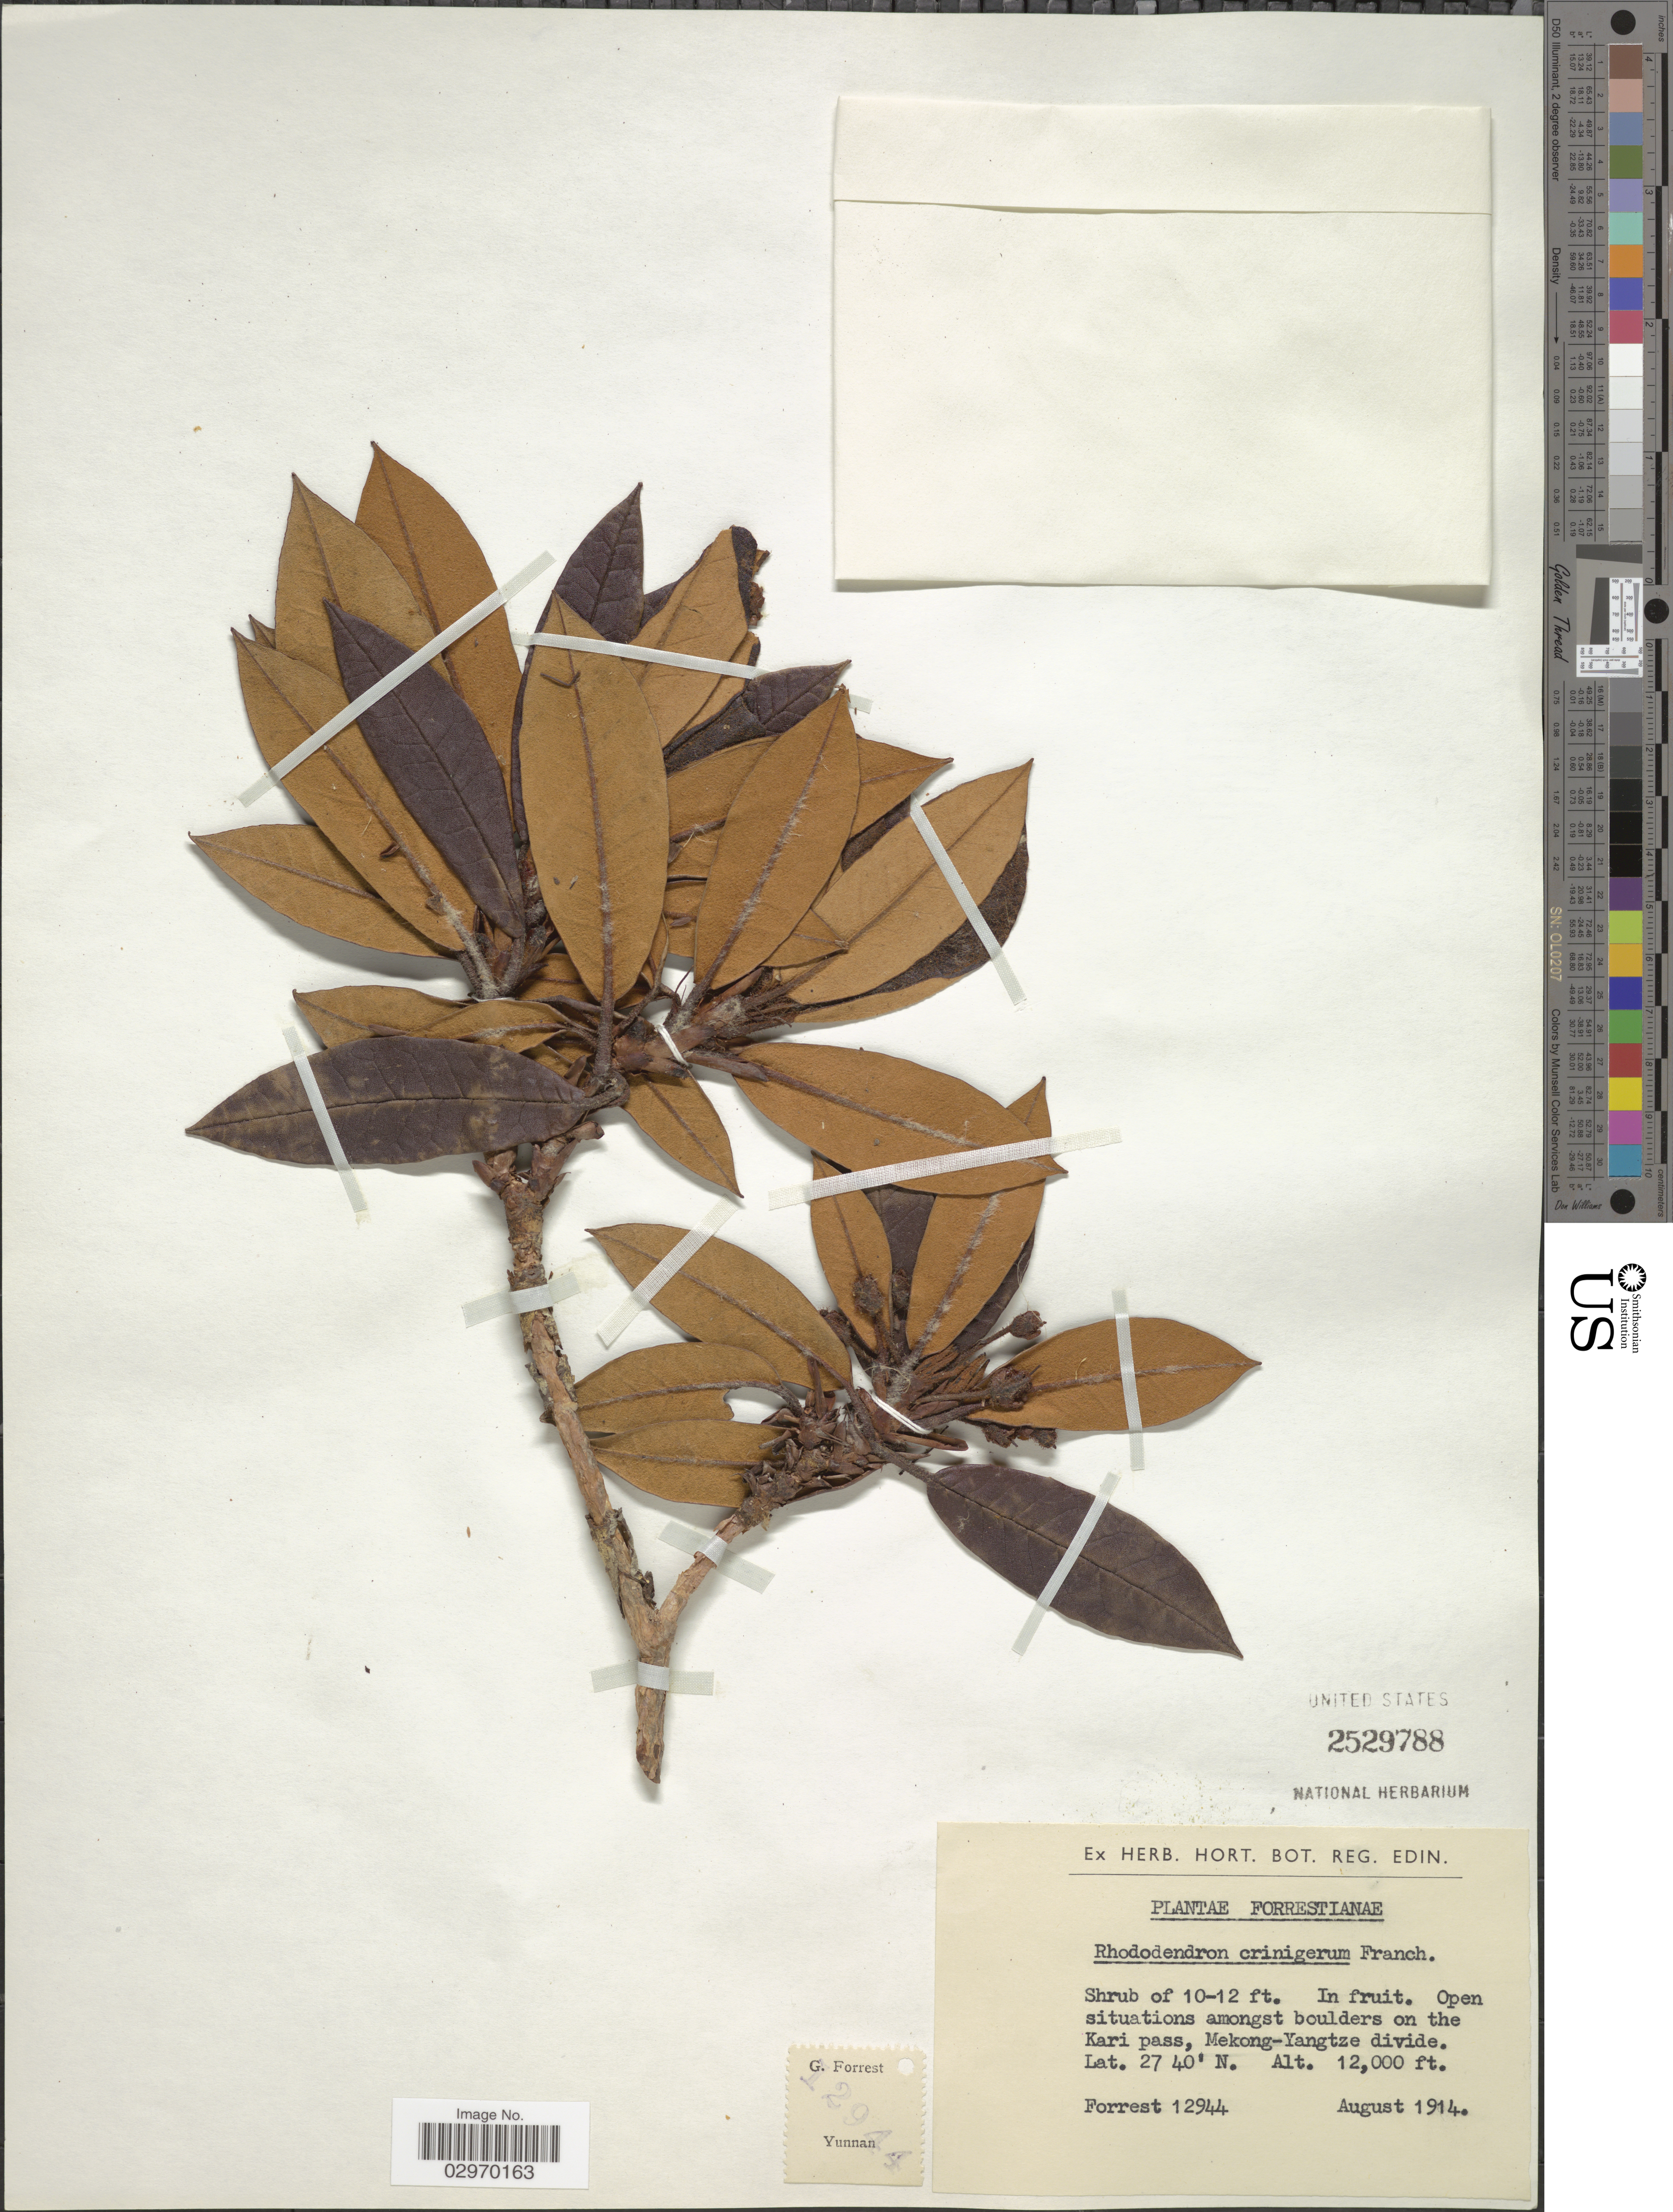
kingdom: Plantae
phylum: Tracheophyta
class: Magnoliopsida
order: Ericales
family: Ericaceae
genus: Rhododendron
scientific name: Rhododendron crinigerum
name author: Franch.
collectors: -. Forrest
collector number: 12944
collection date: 1914-08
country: China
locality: Amongst boulders on the Kari pass, Mekong-Yangtze divide.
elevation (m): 3658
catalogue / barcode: US 2529788